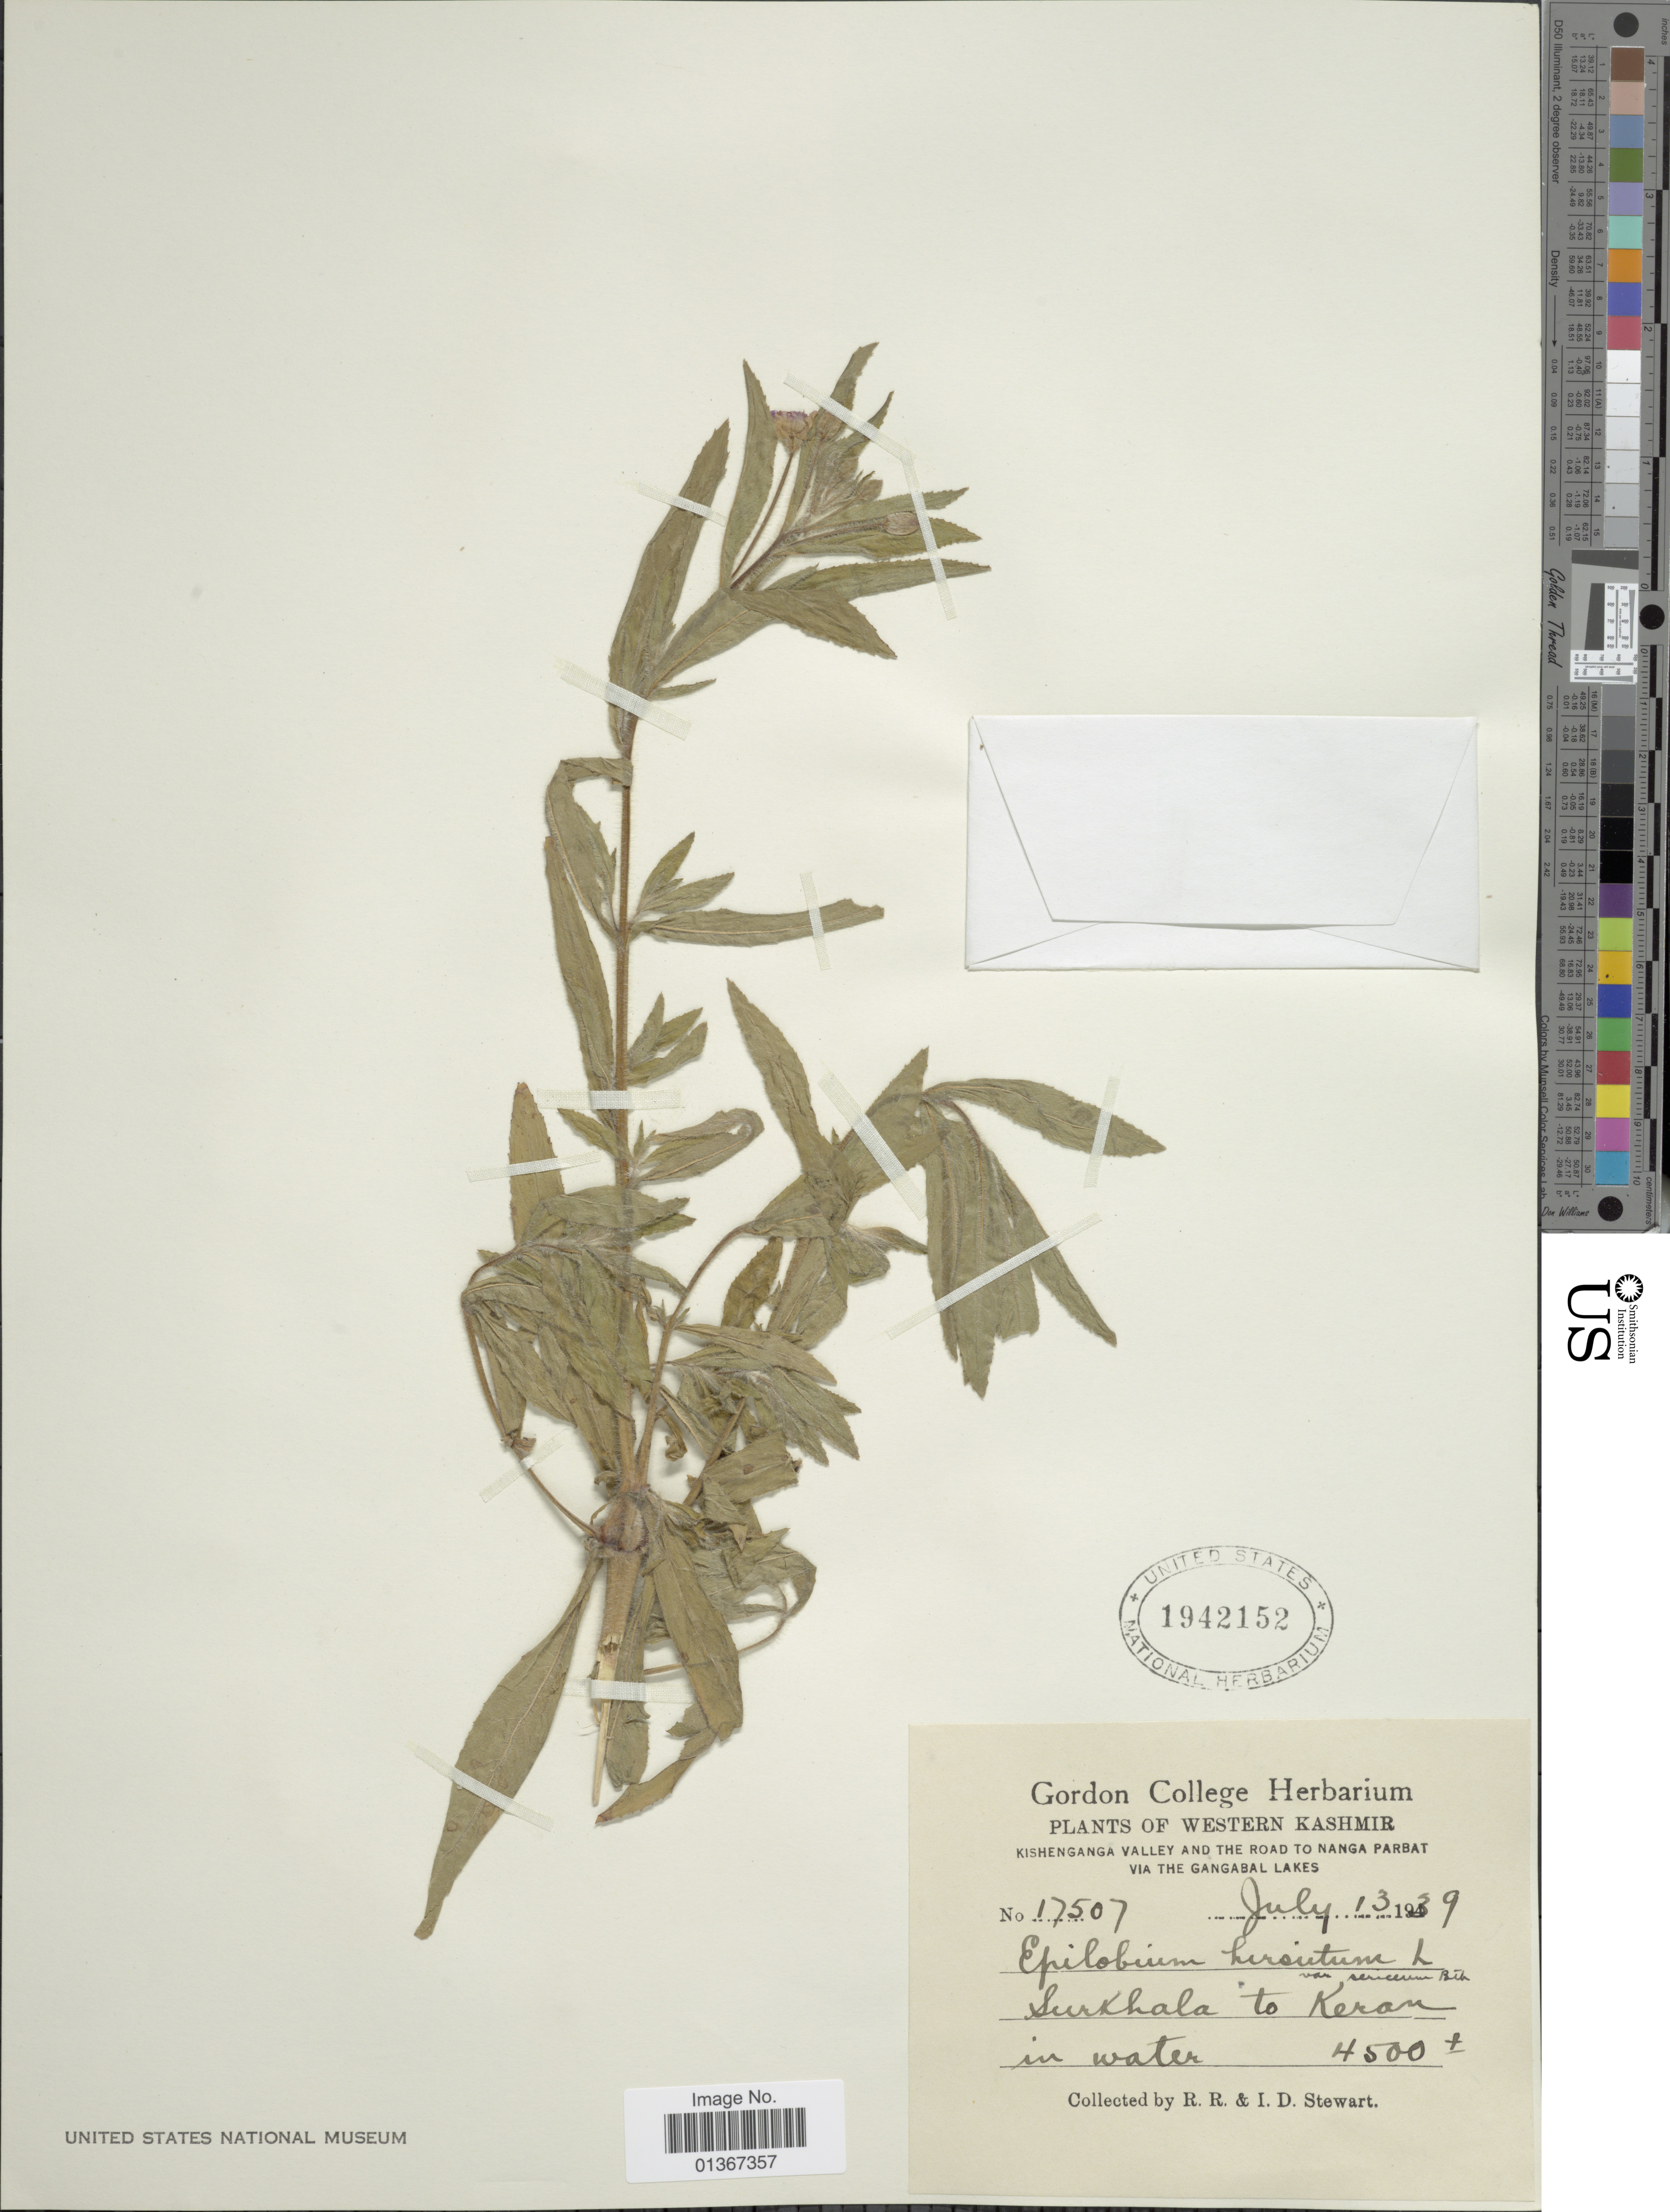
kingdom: Plantae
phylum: Tracheophyta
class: Magnoliopsida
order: Myrtales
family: Onagraceae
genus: Epilobium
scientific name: Epilobium hirsutum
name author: L.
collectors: R. R. Stewart & I. Stewart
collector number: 17507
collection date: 1939-07-13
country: India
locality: Western Kasmir. Kishenganga valley and the road to Nanga Parbat via the Gangabal Lakes. Surkhala to Keran in water.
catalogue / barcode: US 1942152